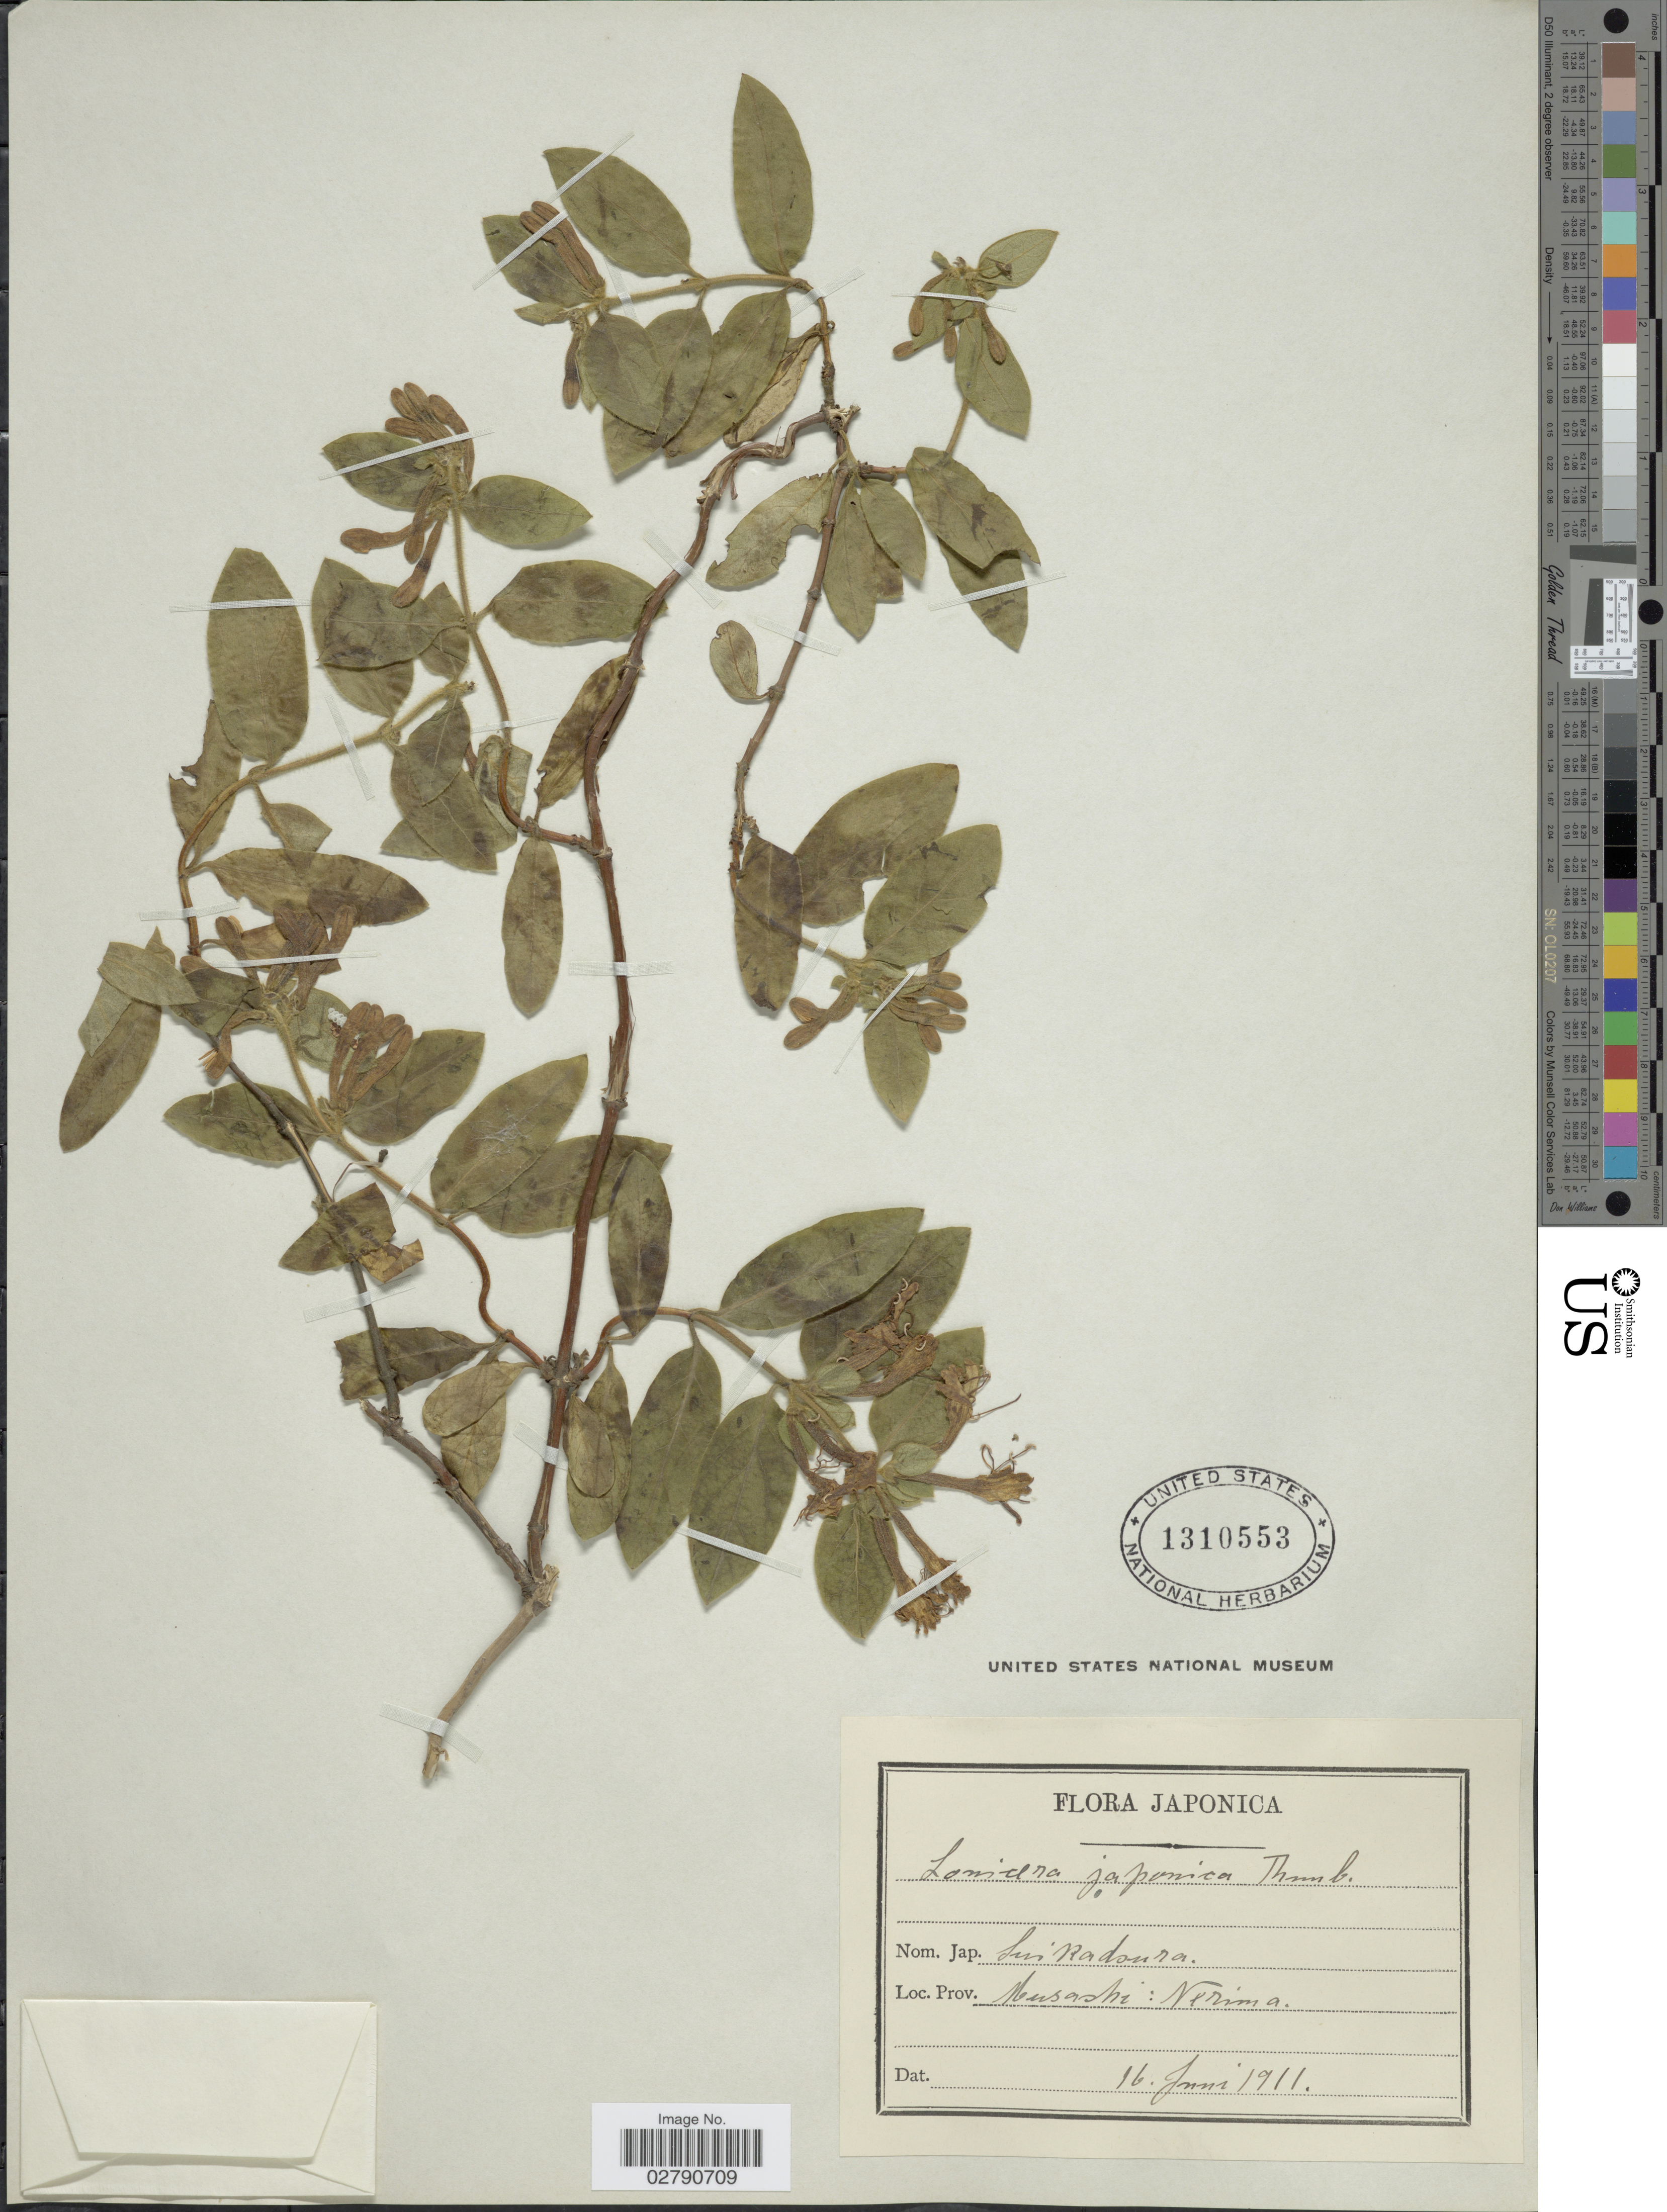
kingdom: Plantae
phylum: Tracheophyta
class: Magnoliopsida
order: Dipsacales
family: Caprifoliaceae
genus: Lonicera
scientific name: Lonicera japonica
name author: Thunb.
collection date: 1911-06-16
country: Japan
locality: Prov. Musashi: Nerima.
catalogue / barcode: US 1310553